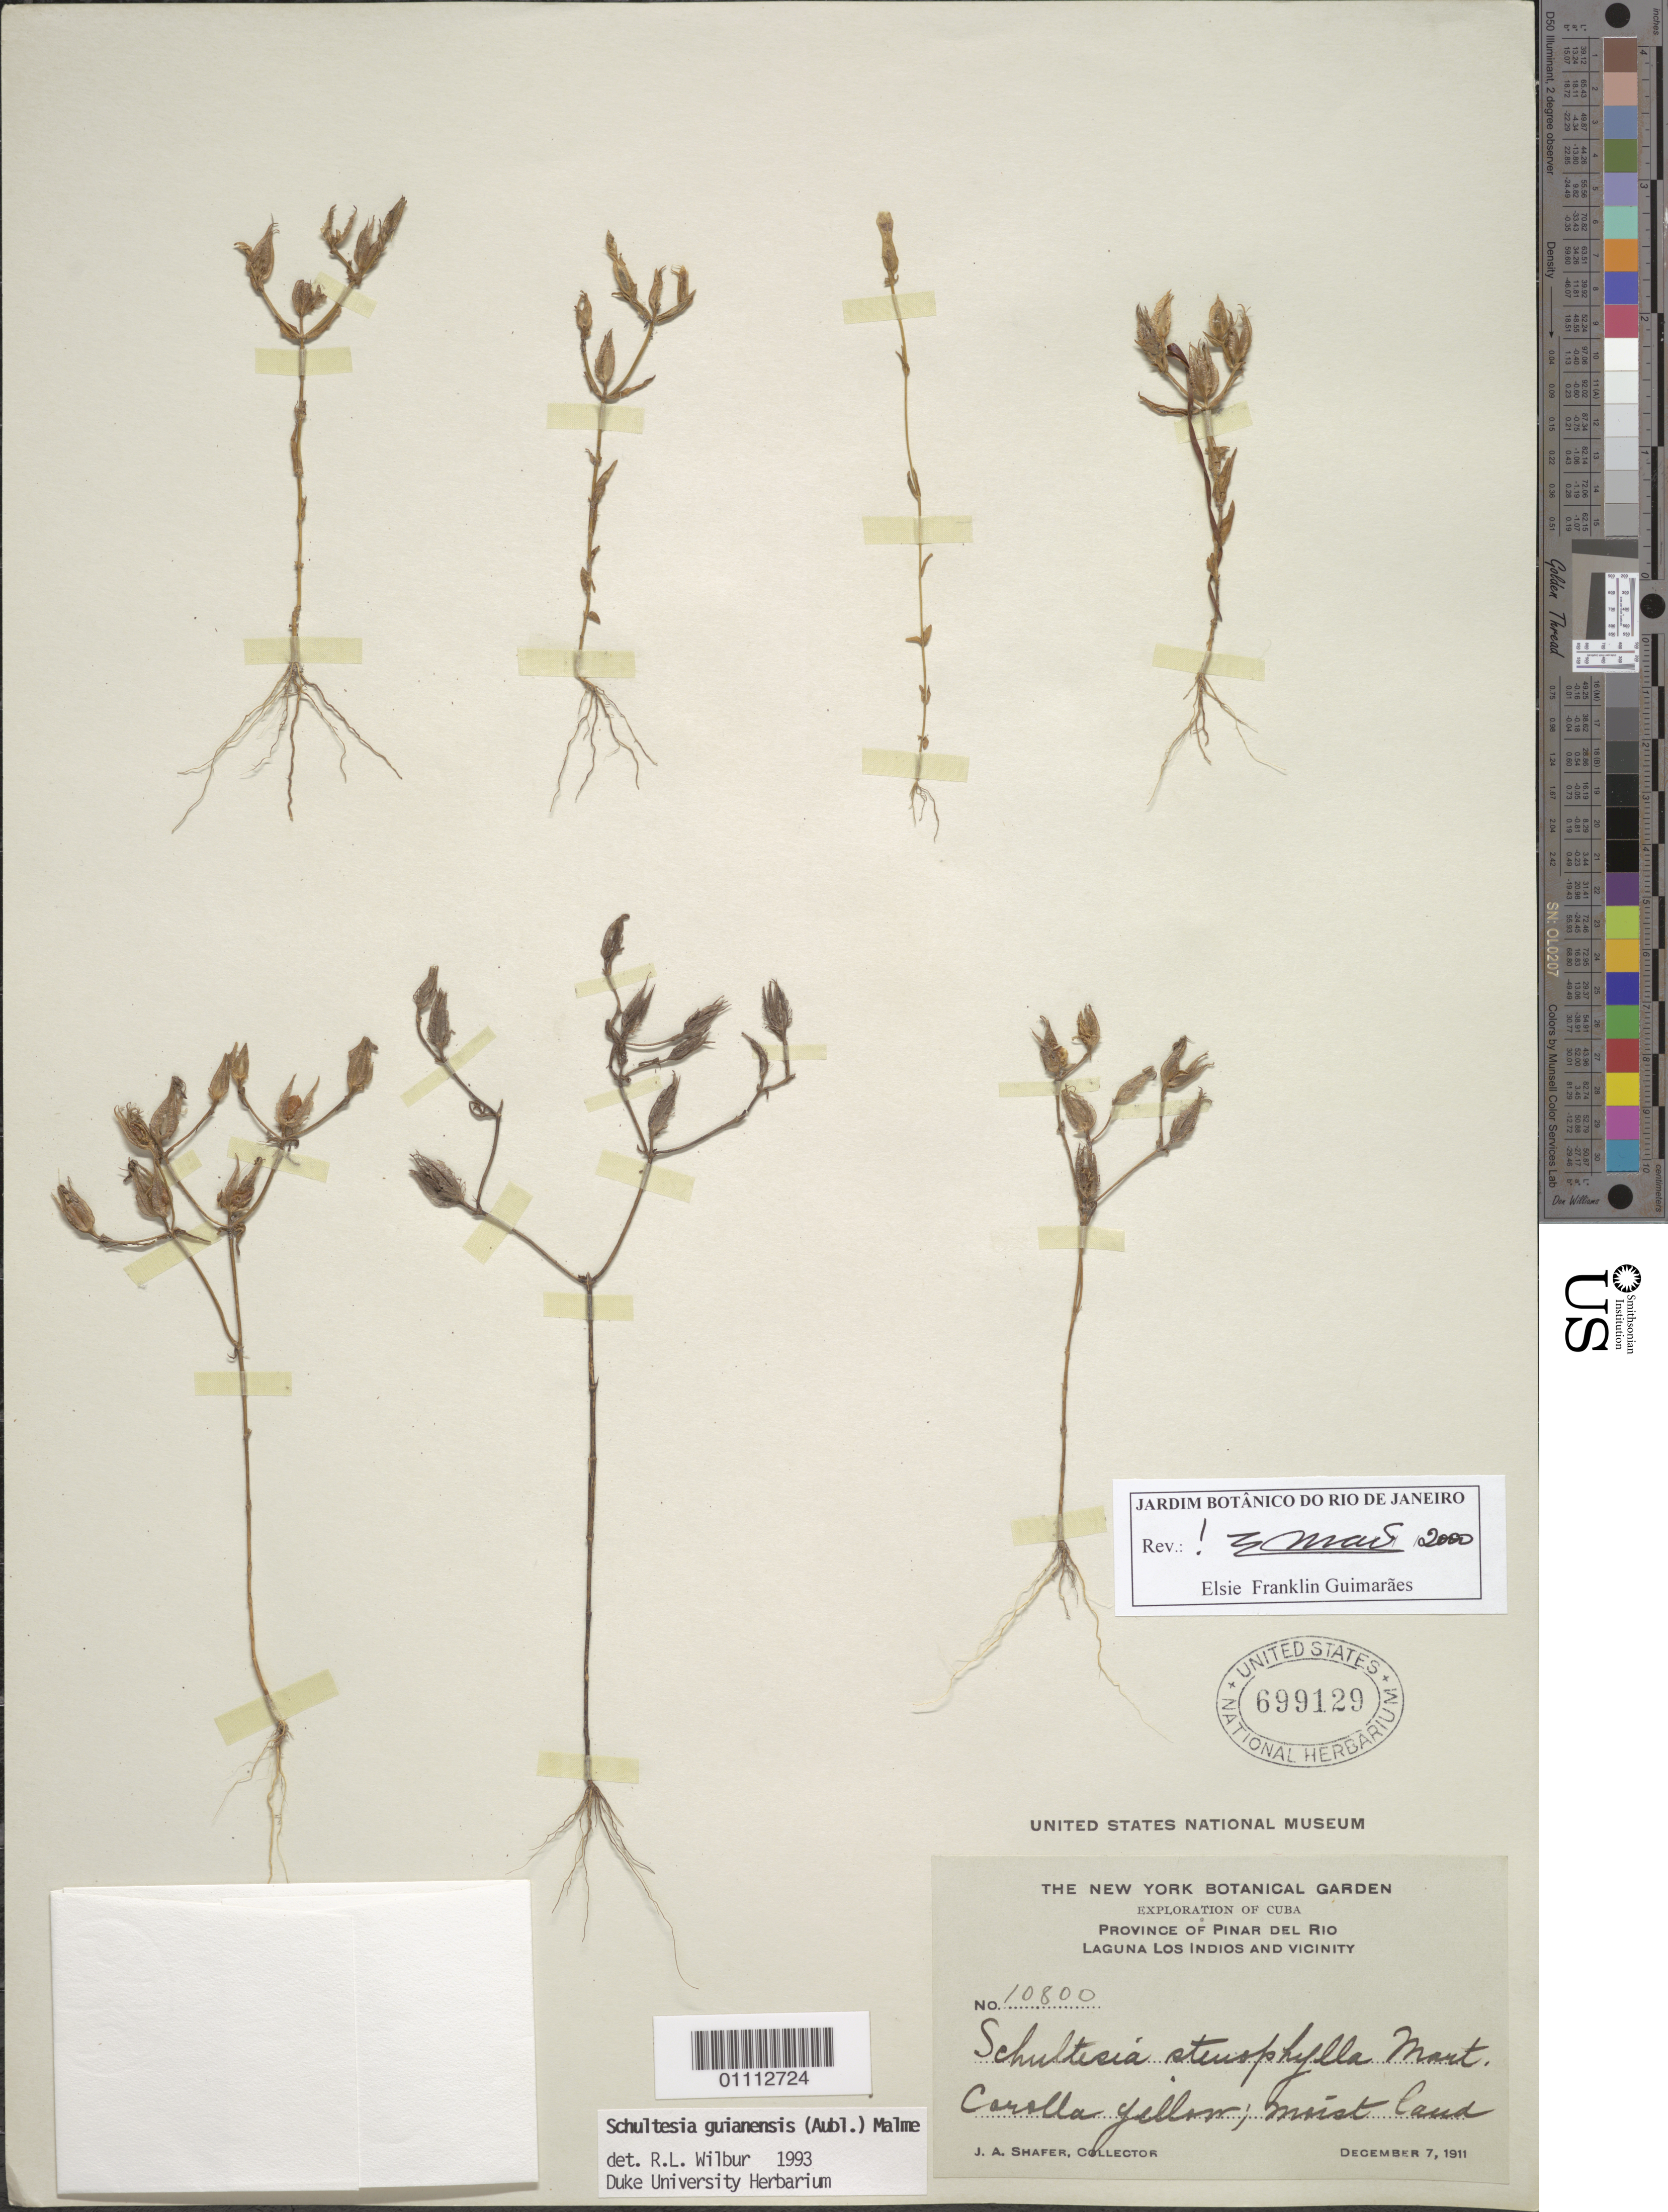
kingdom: Plantae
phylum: Tracheophyta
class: Magnoliopsida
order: Gentianales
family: Gentianaceae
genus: Schultesia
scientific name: Schultesia guianensis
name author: (Aubl.) Malme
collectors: J. A. Shafer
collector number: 10800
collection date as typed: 07 Dec 1911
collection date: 1911-12-07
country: Cuba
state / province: Pinar del Rio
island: Cuba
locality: Laguna Los Indios and vicinity Moist land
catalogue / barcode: US 699129